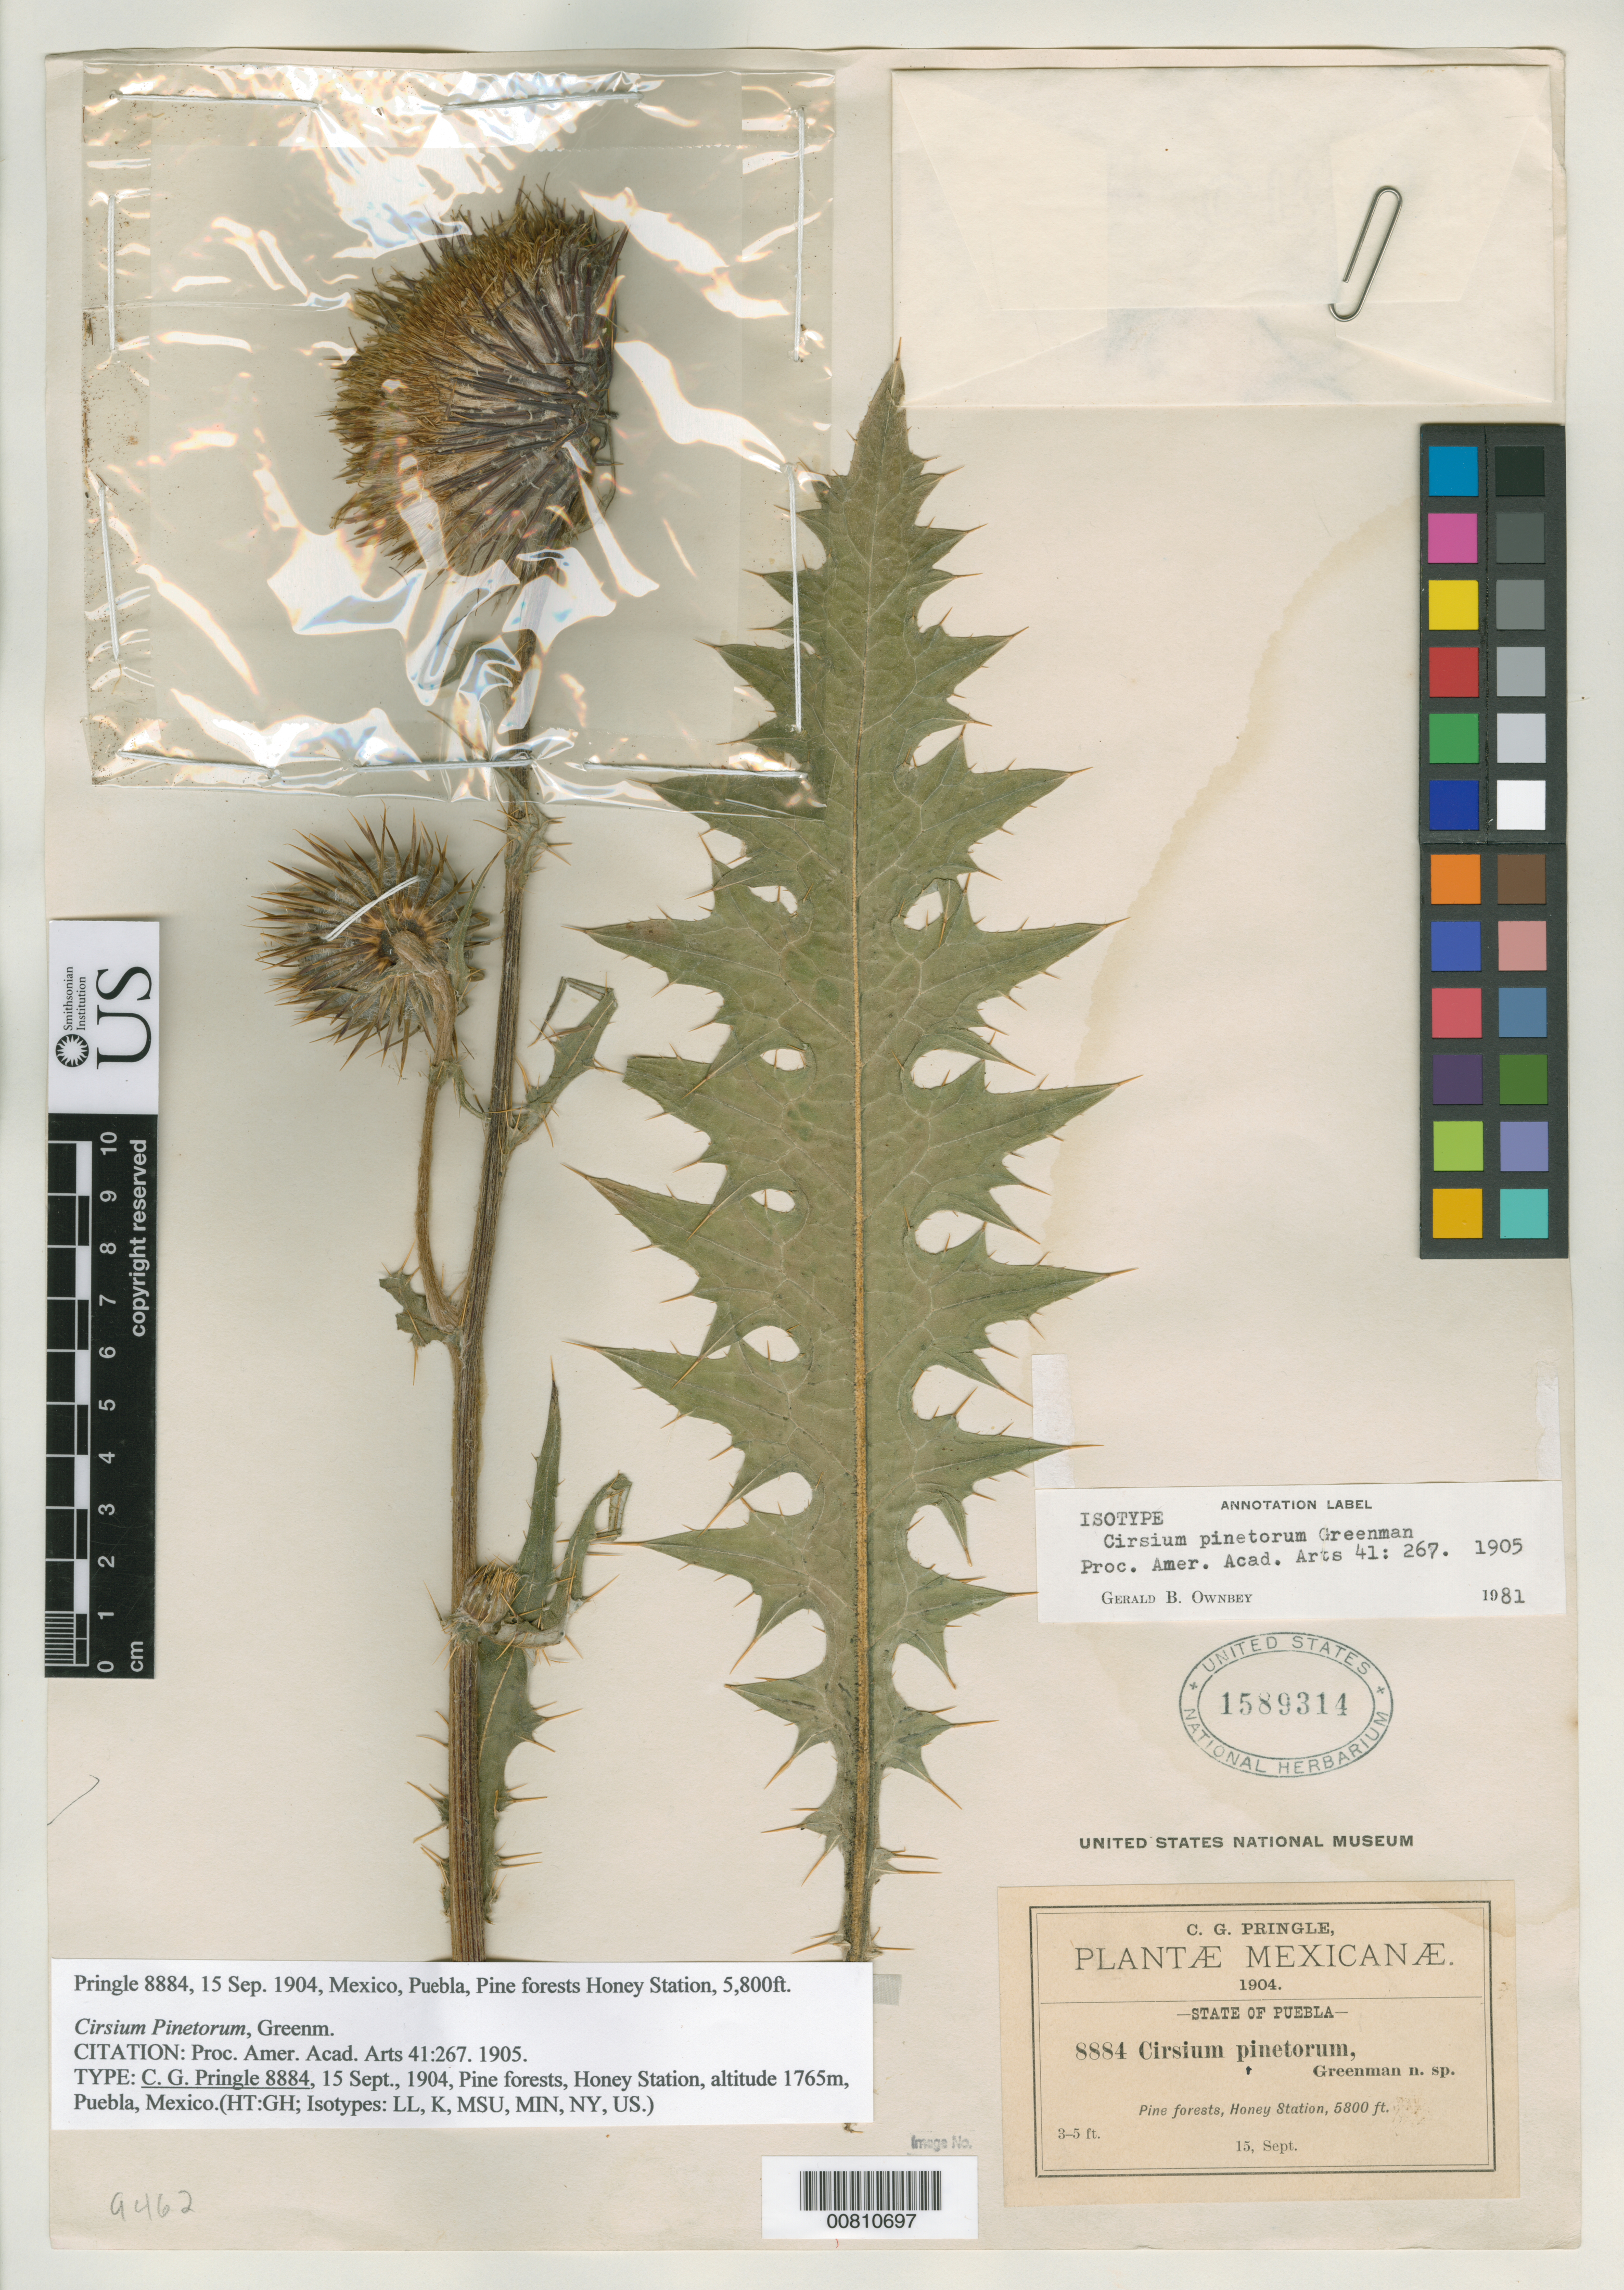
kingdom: Plantae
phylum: Tracheophyta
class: Magnoliopsida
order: Asterales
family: Asteraceae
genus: Cirsium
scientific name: Cirsium pinetorum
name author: Greenm.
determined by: Ownbey, G. B.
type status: Isotype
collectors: C. G. Pringle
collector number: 8884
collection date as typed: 15 Sep 1904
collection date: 1904-09-15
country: Mexico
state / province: Puebla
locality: Honey Station.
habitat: Pine forests.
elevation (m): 1768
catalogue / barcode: US 1589314